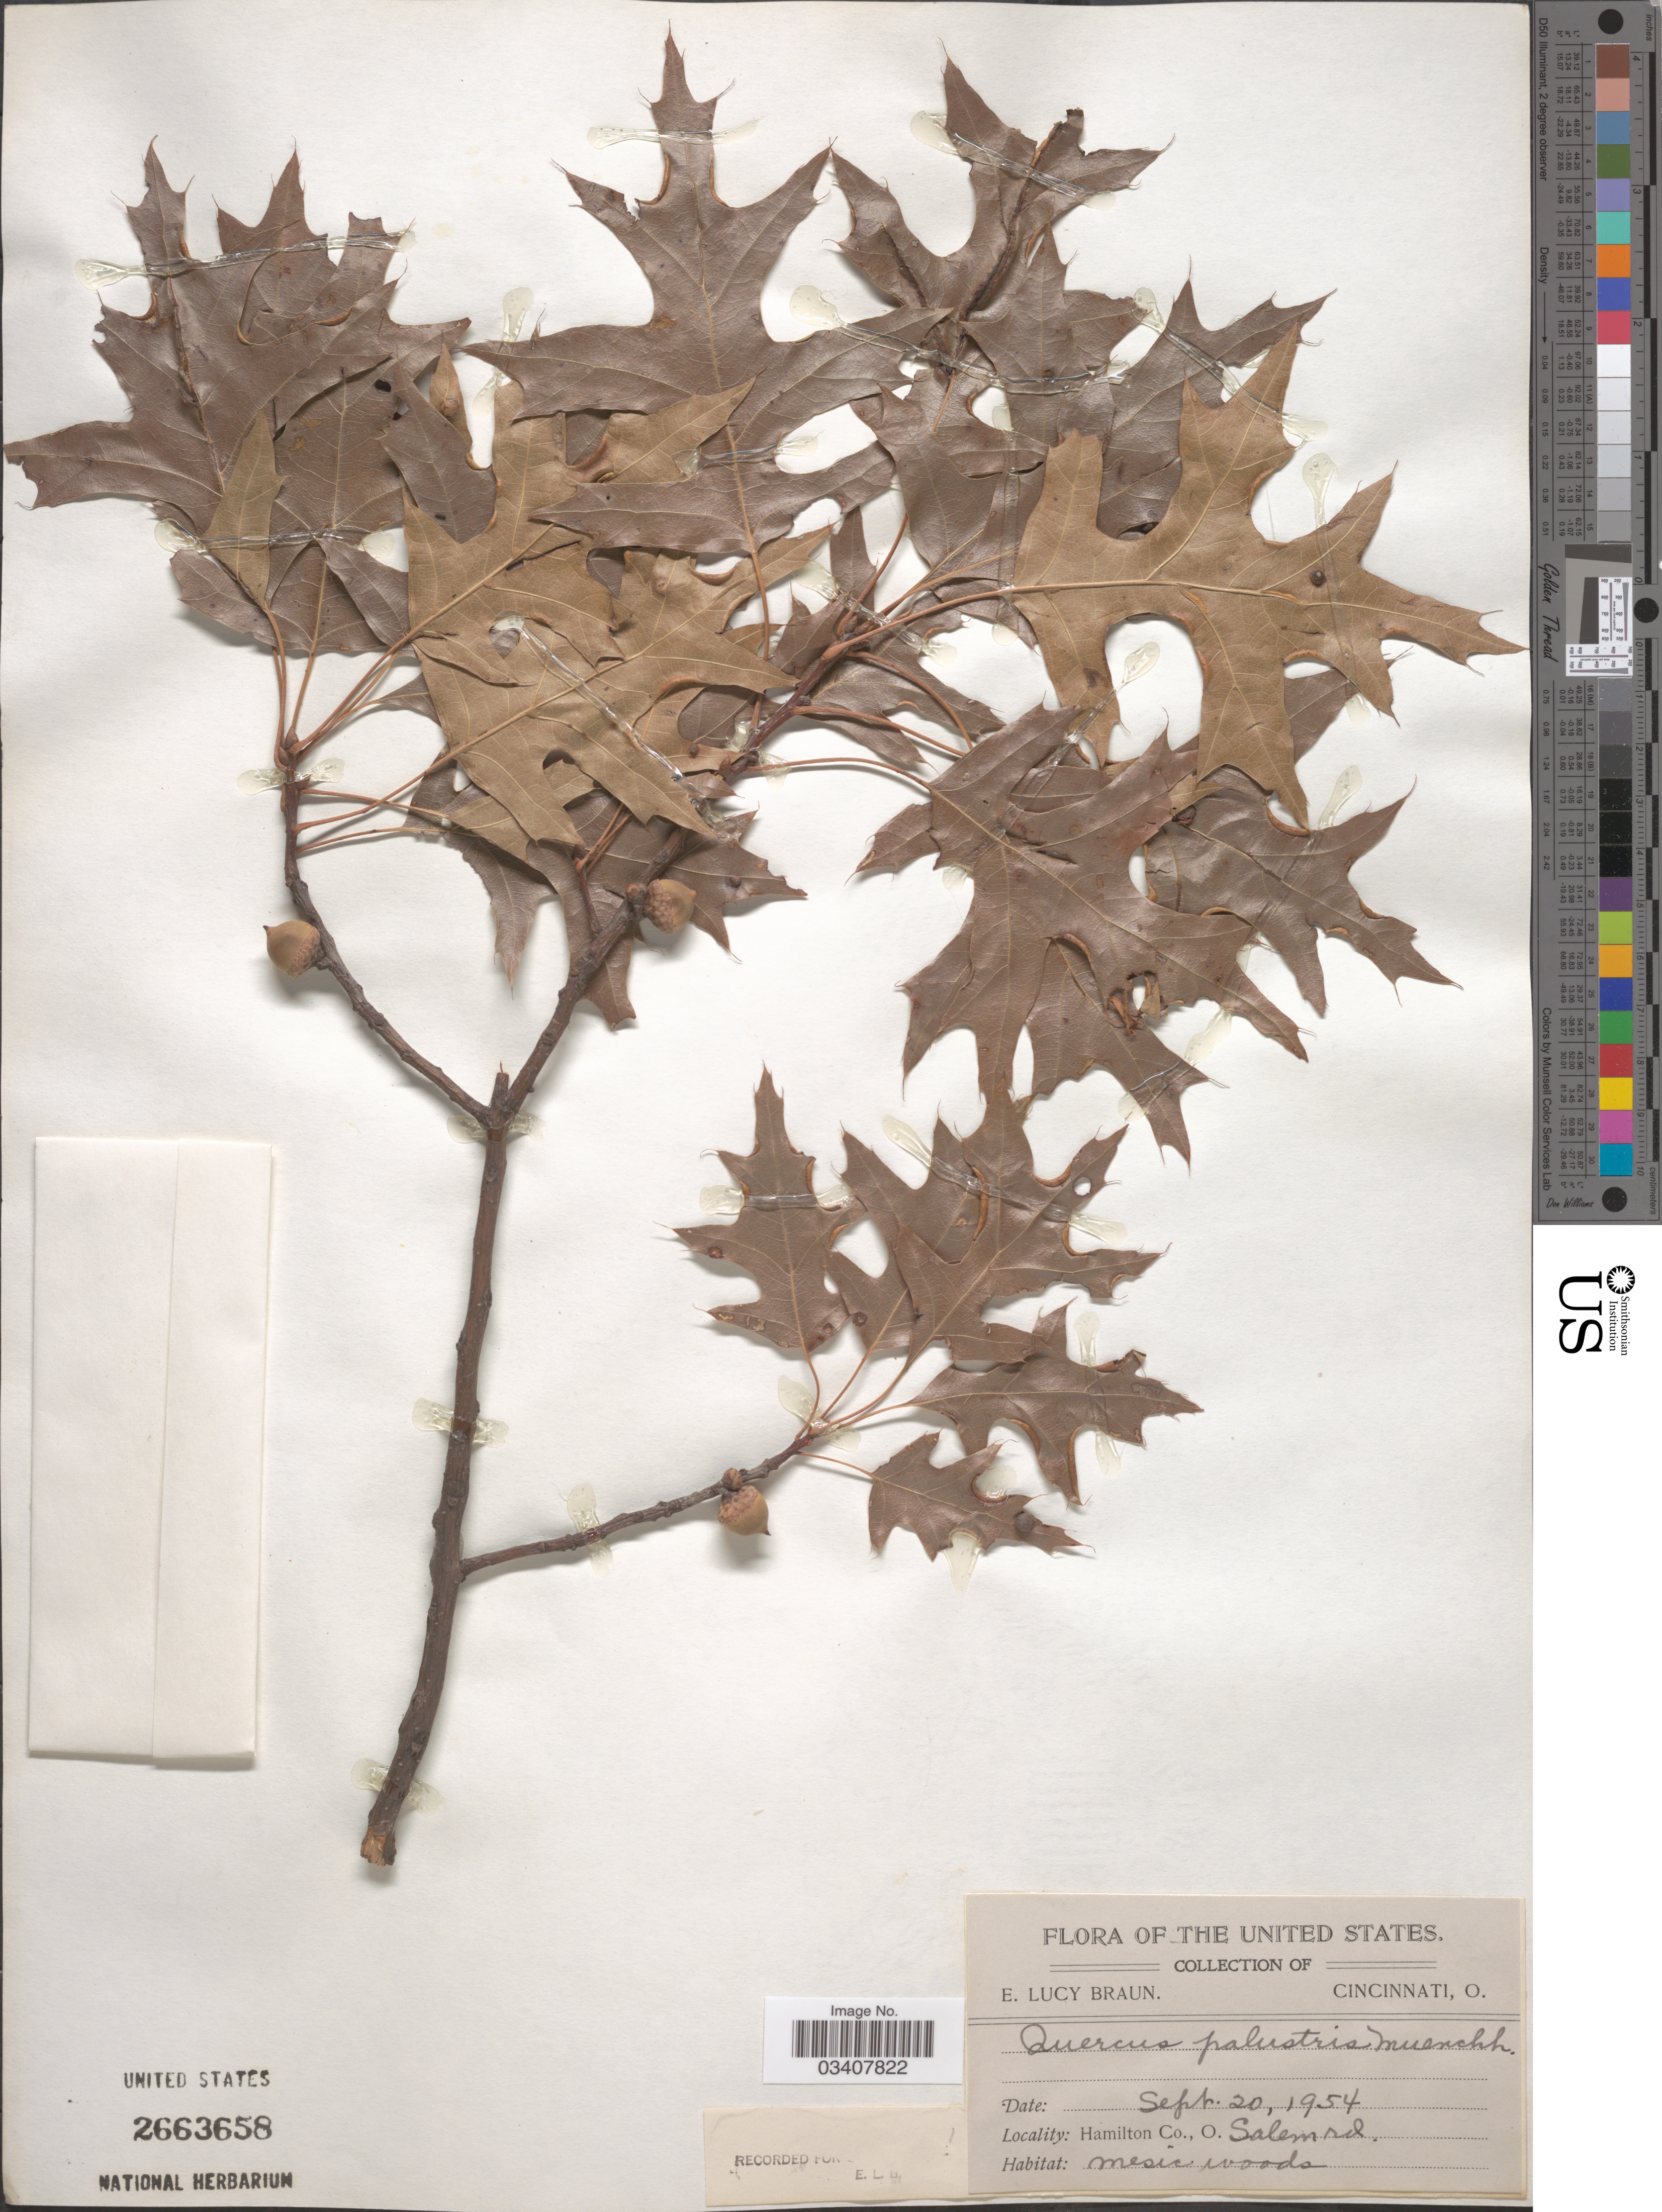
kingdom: Plantae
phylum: Tracheophyta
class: Magnoliopsida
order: Fagales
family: Fagaceae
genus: Quercus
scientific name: Quercus palustris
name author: Münchh.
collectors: E. L. Braun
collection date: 1954-09-20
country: United States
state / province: Ohio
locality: Hamilton Co. Salem rd.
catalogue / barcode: US 2663658